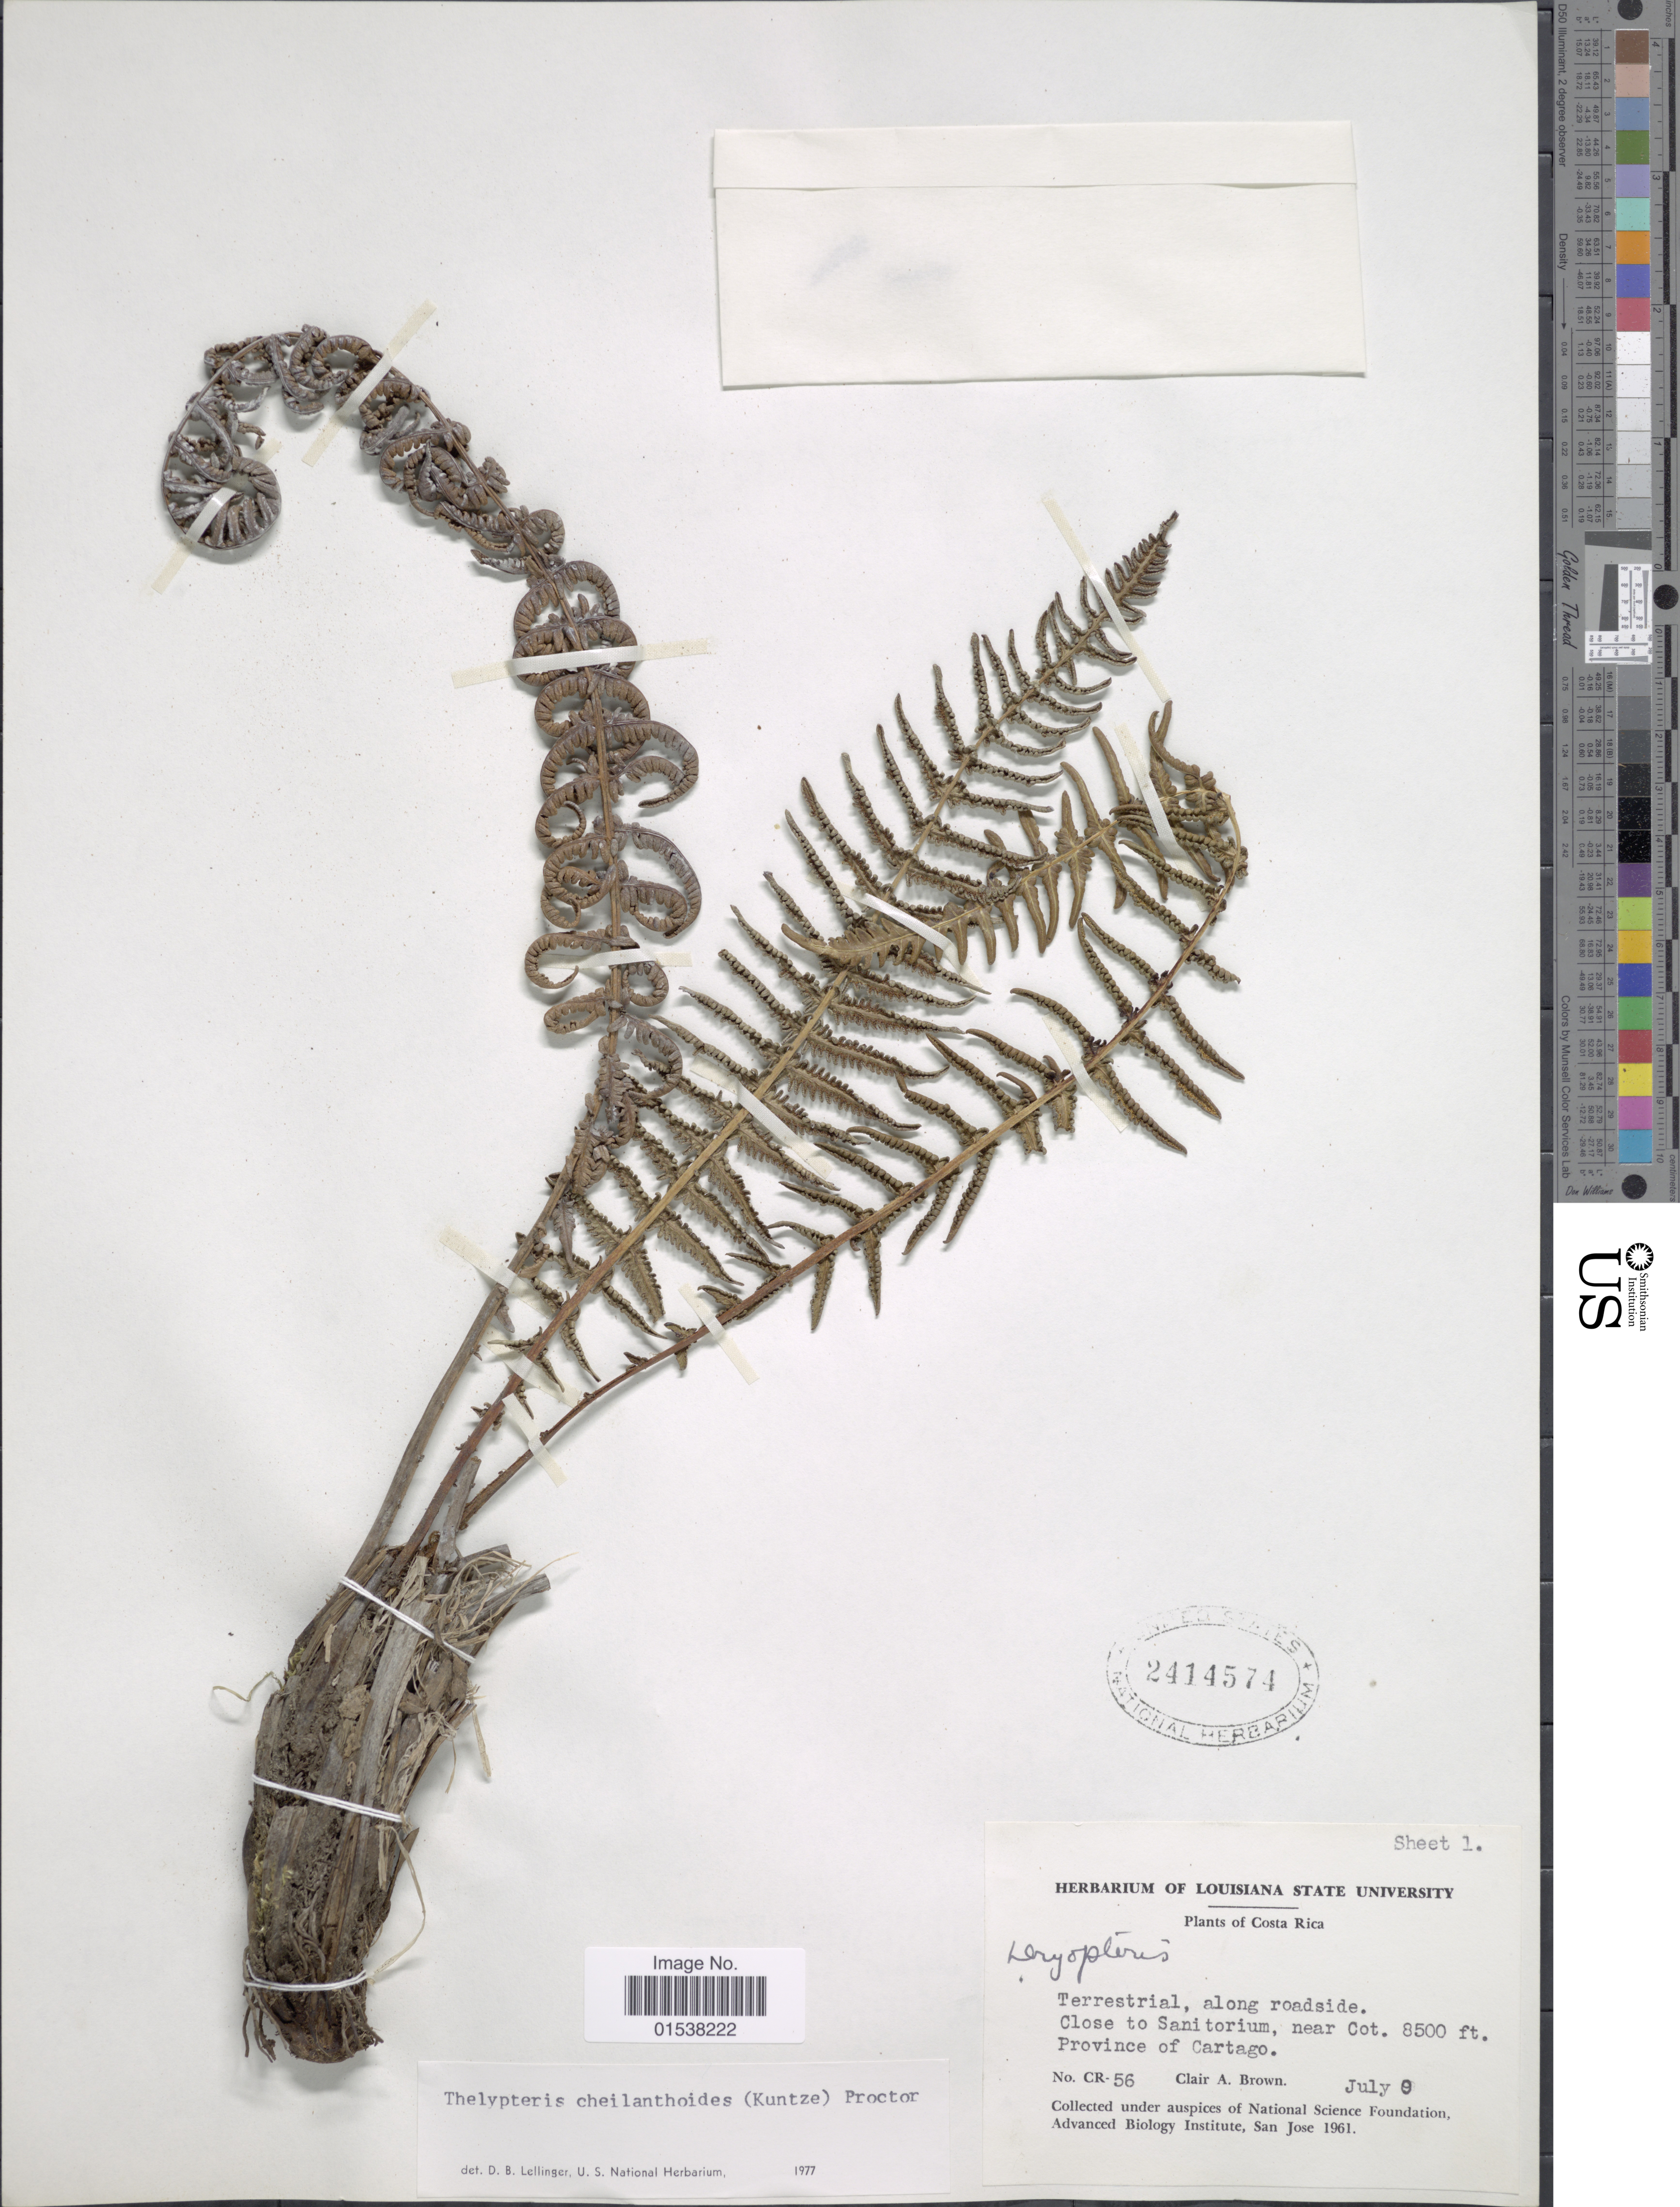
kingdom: Plantae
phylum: Tracheophyta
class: Polypodiopsida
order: Polypodiales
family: Thelypteridaceae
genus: Amauropelta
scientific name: Amauropelta cheilanthoides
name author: (Kunze) Á. Löve & D. Löve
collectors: C. A. Brown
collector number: CR-56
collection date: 1961-07-09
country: Costa Rica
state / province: Cartago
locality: Close to Sanitorium, near Cot., Province of Cartago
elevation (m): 2591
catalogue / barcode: US 2414574